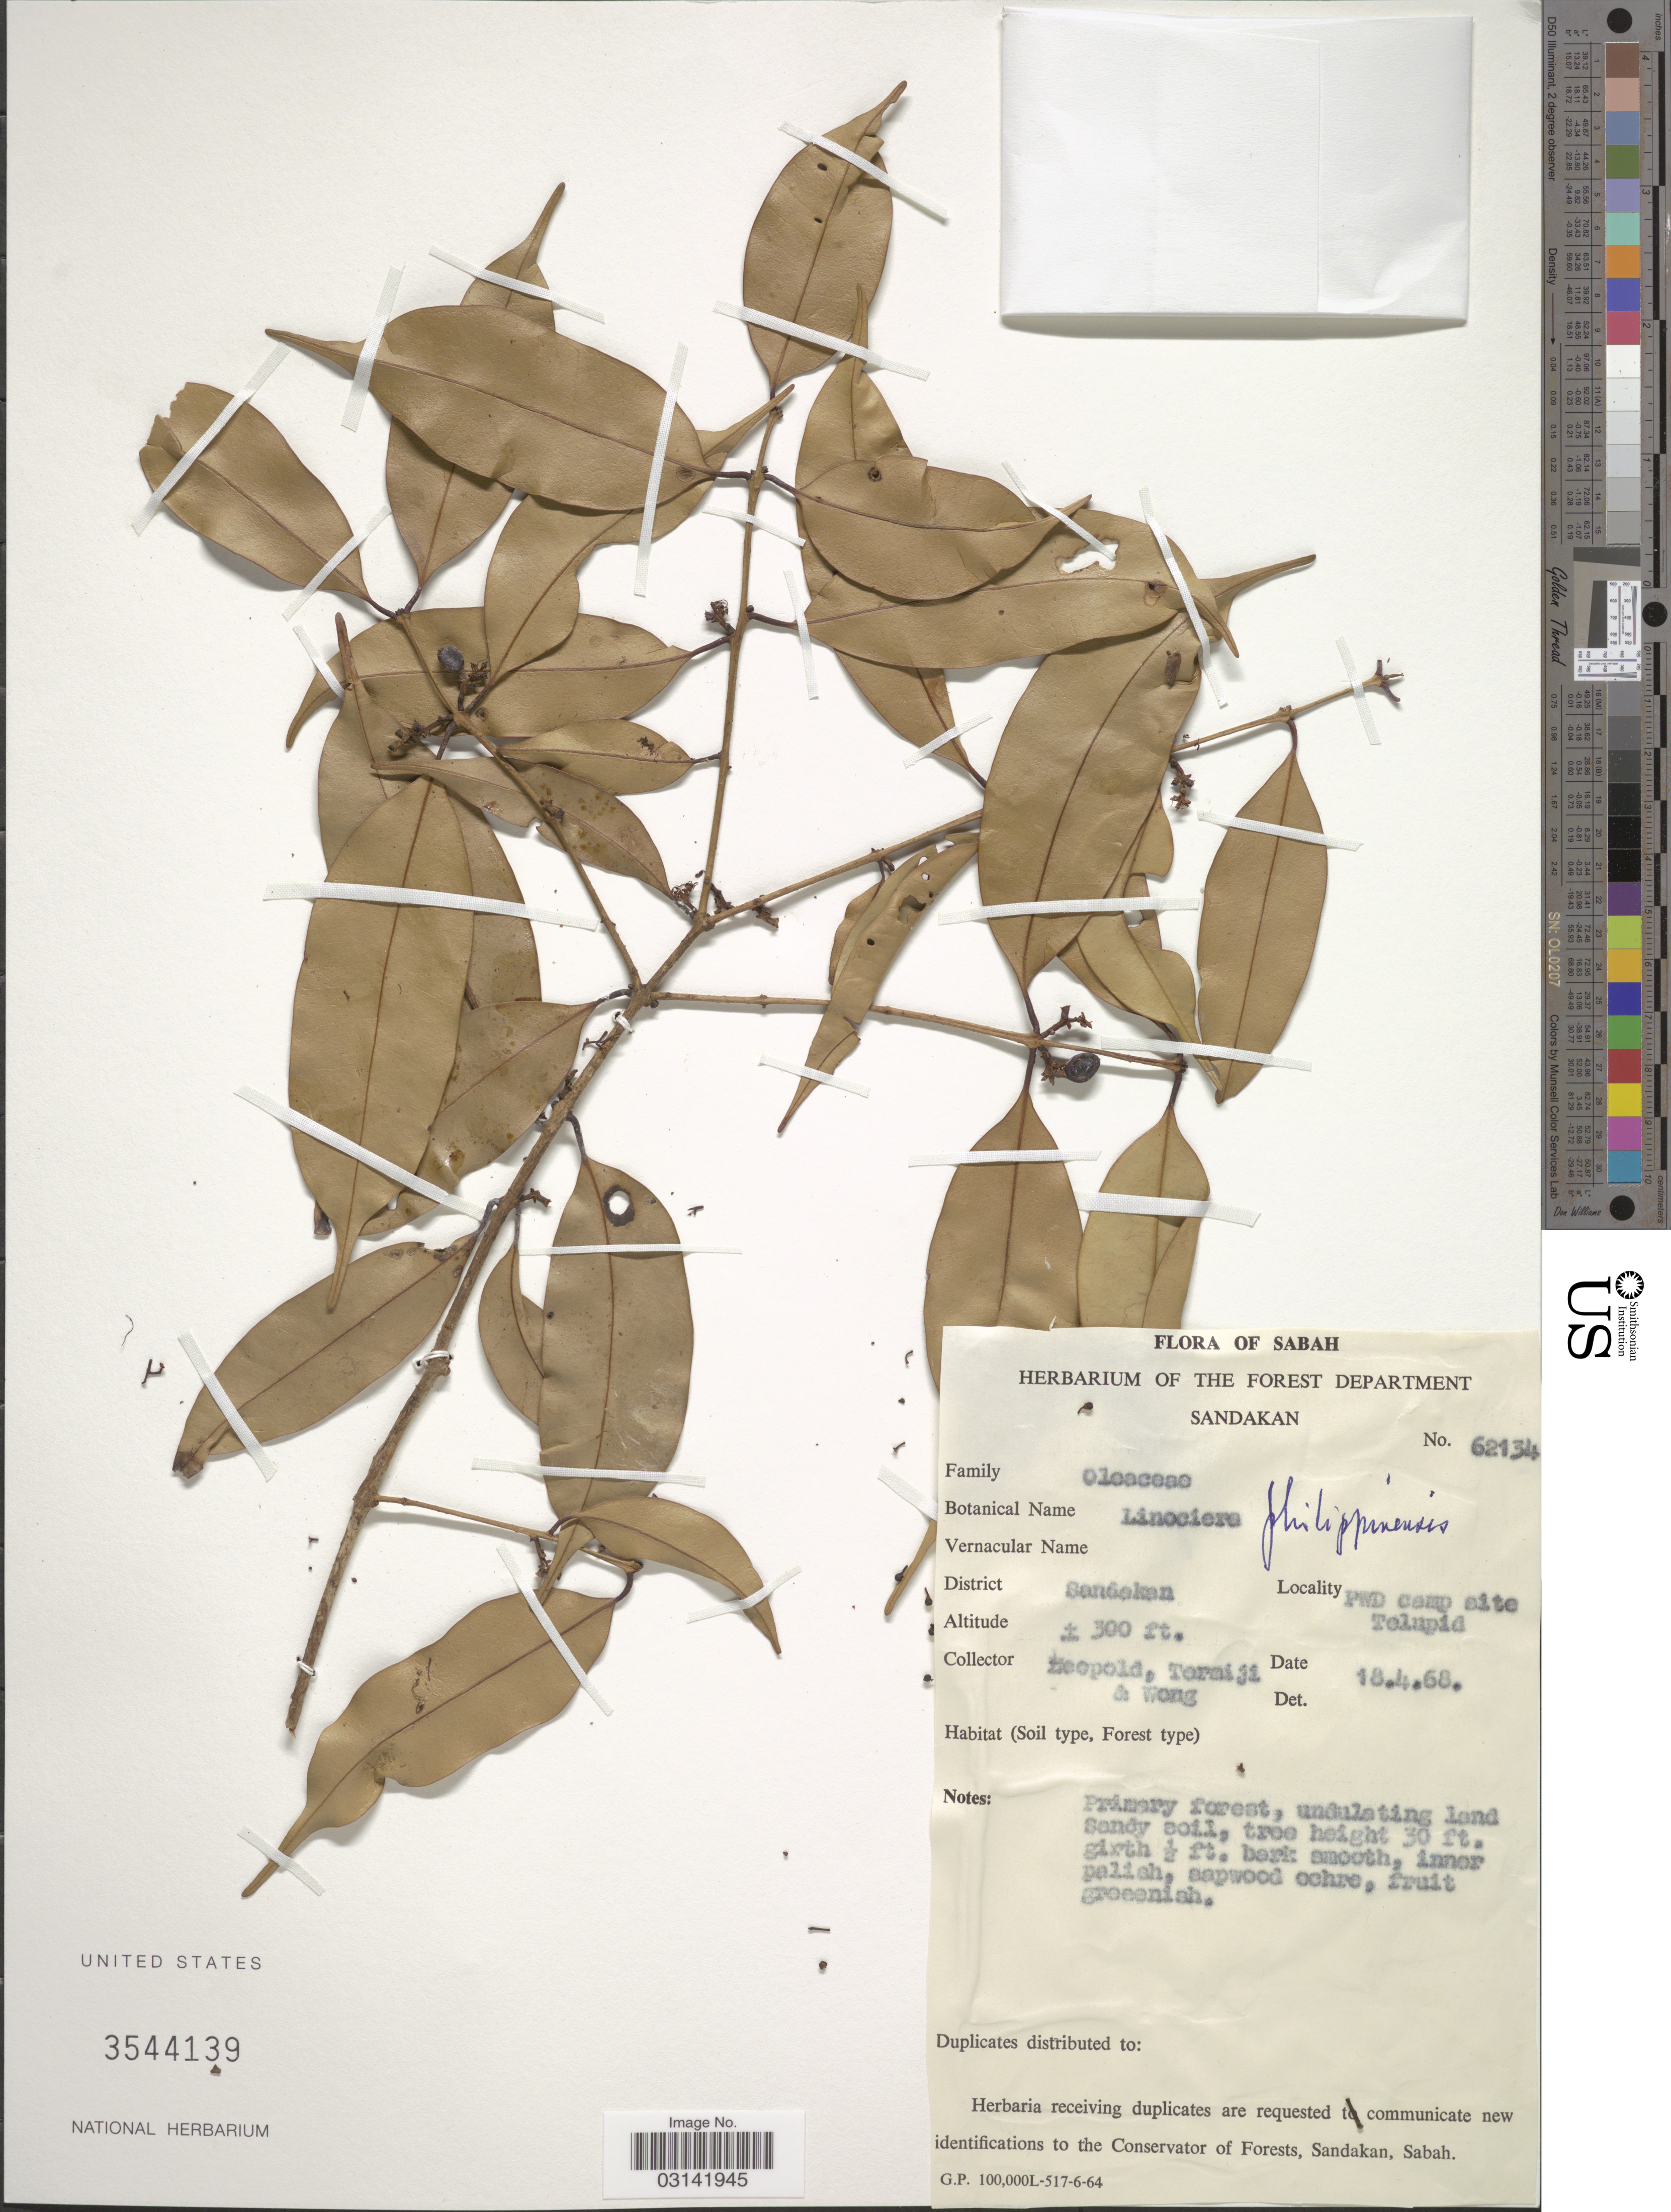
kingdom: Plantae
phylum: Tracheophyta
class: Magnoliopsida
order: Lamiales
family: Oleaceae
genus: Olea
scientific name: Olea borneensis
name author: Boerl.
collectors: -. Leopold, Termiji & -. Wong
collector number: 62134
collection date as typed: Transcribed d/m/y: 18/4/68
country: Malaysia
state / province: Sabah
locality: District Sandakan, PWD camp site Telupid.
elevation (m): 91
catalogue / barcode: US 3544139